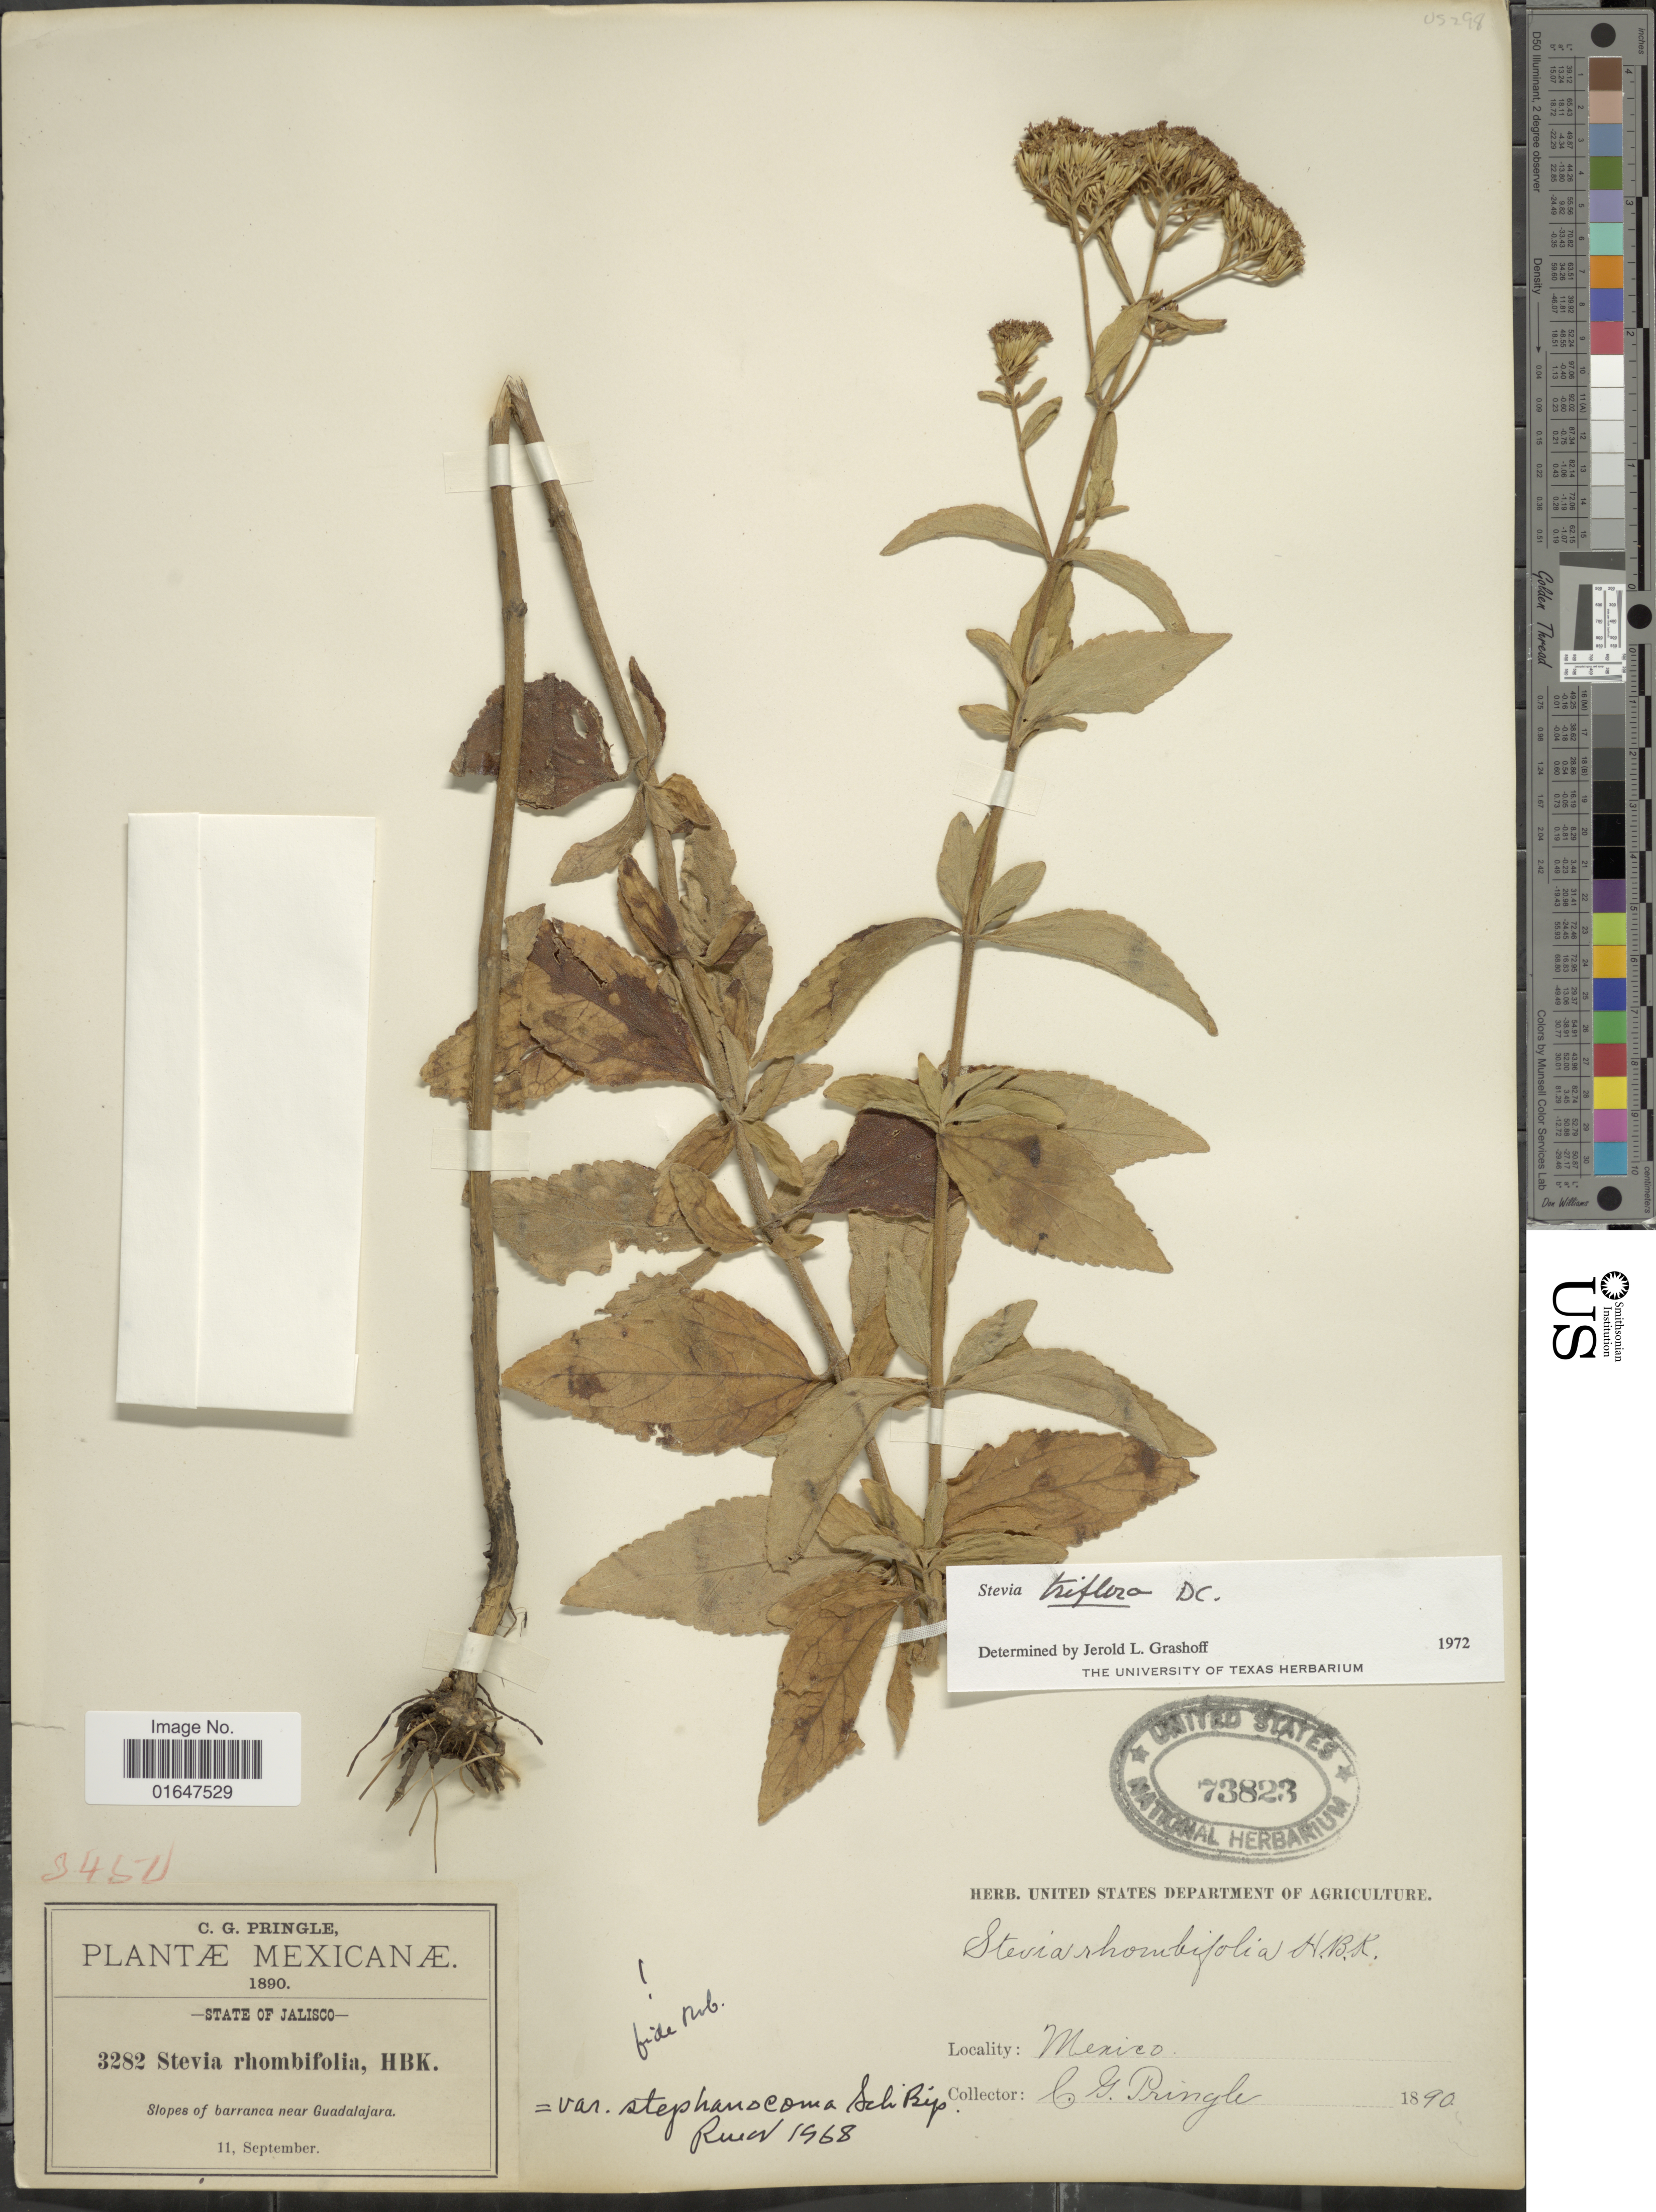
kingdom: Plantae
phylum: Tracheophyta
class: Magnoliopsida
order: Asterales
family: Asteraceae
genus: Stevia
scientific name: Stevia triflora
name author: DC.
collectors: C. G. Pringle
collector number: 3282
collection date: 1890-09-11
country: Mexico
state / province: Jalisco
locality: Mexicanae, near Guadalajara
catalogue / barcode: US 73823